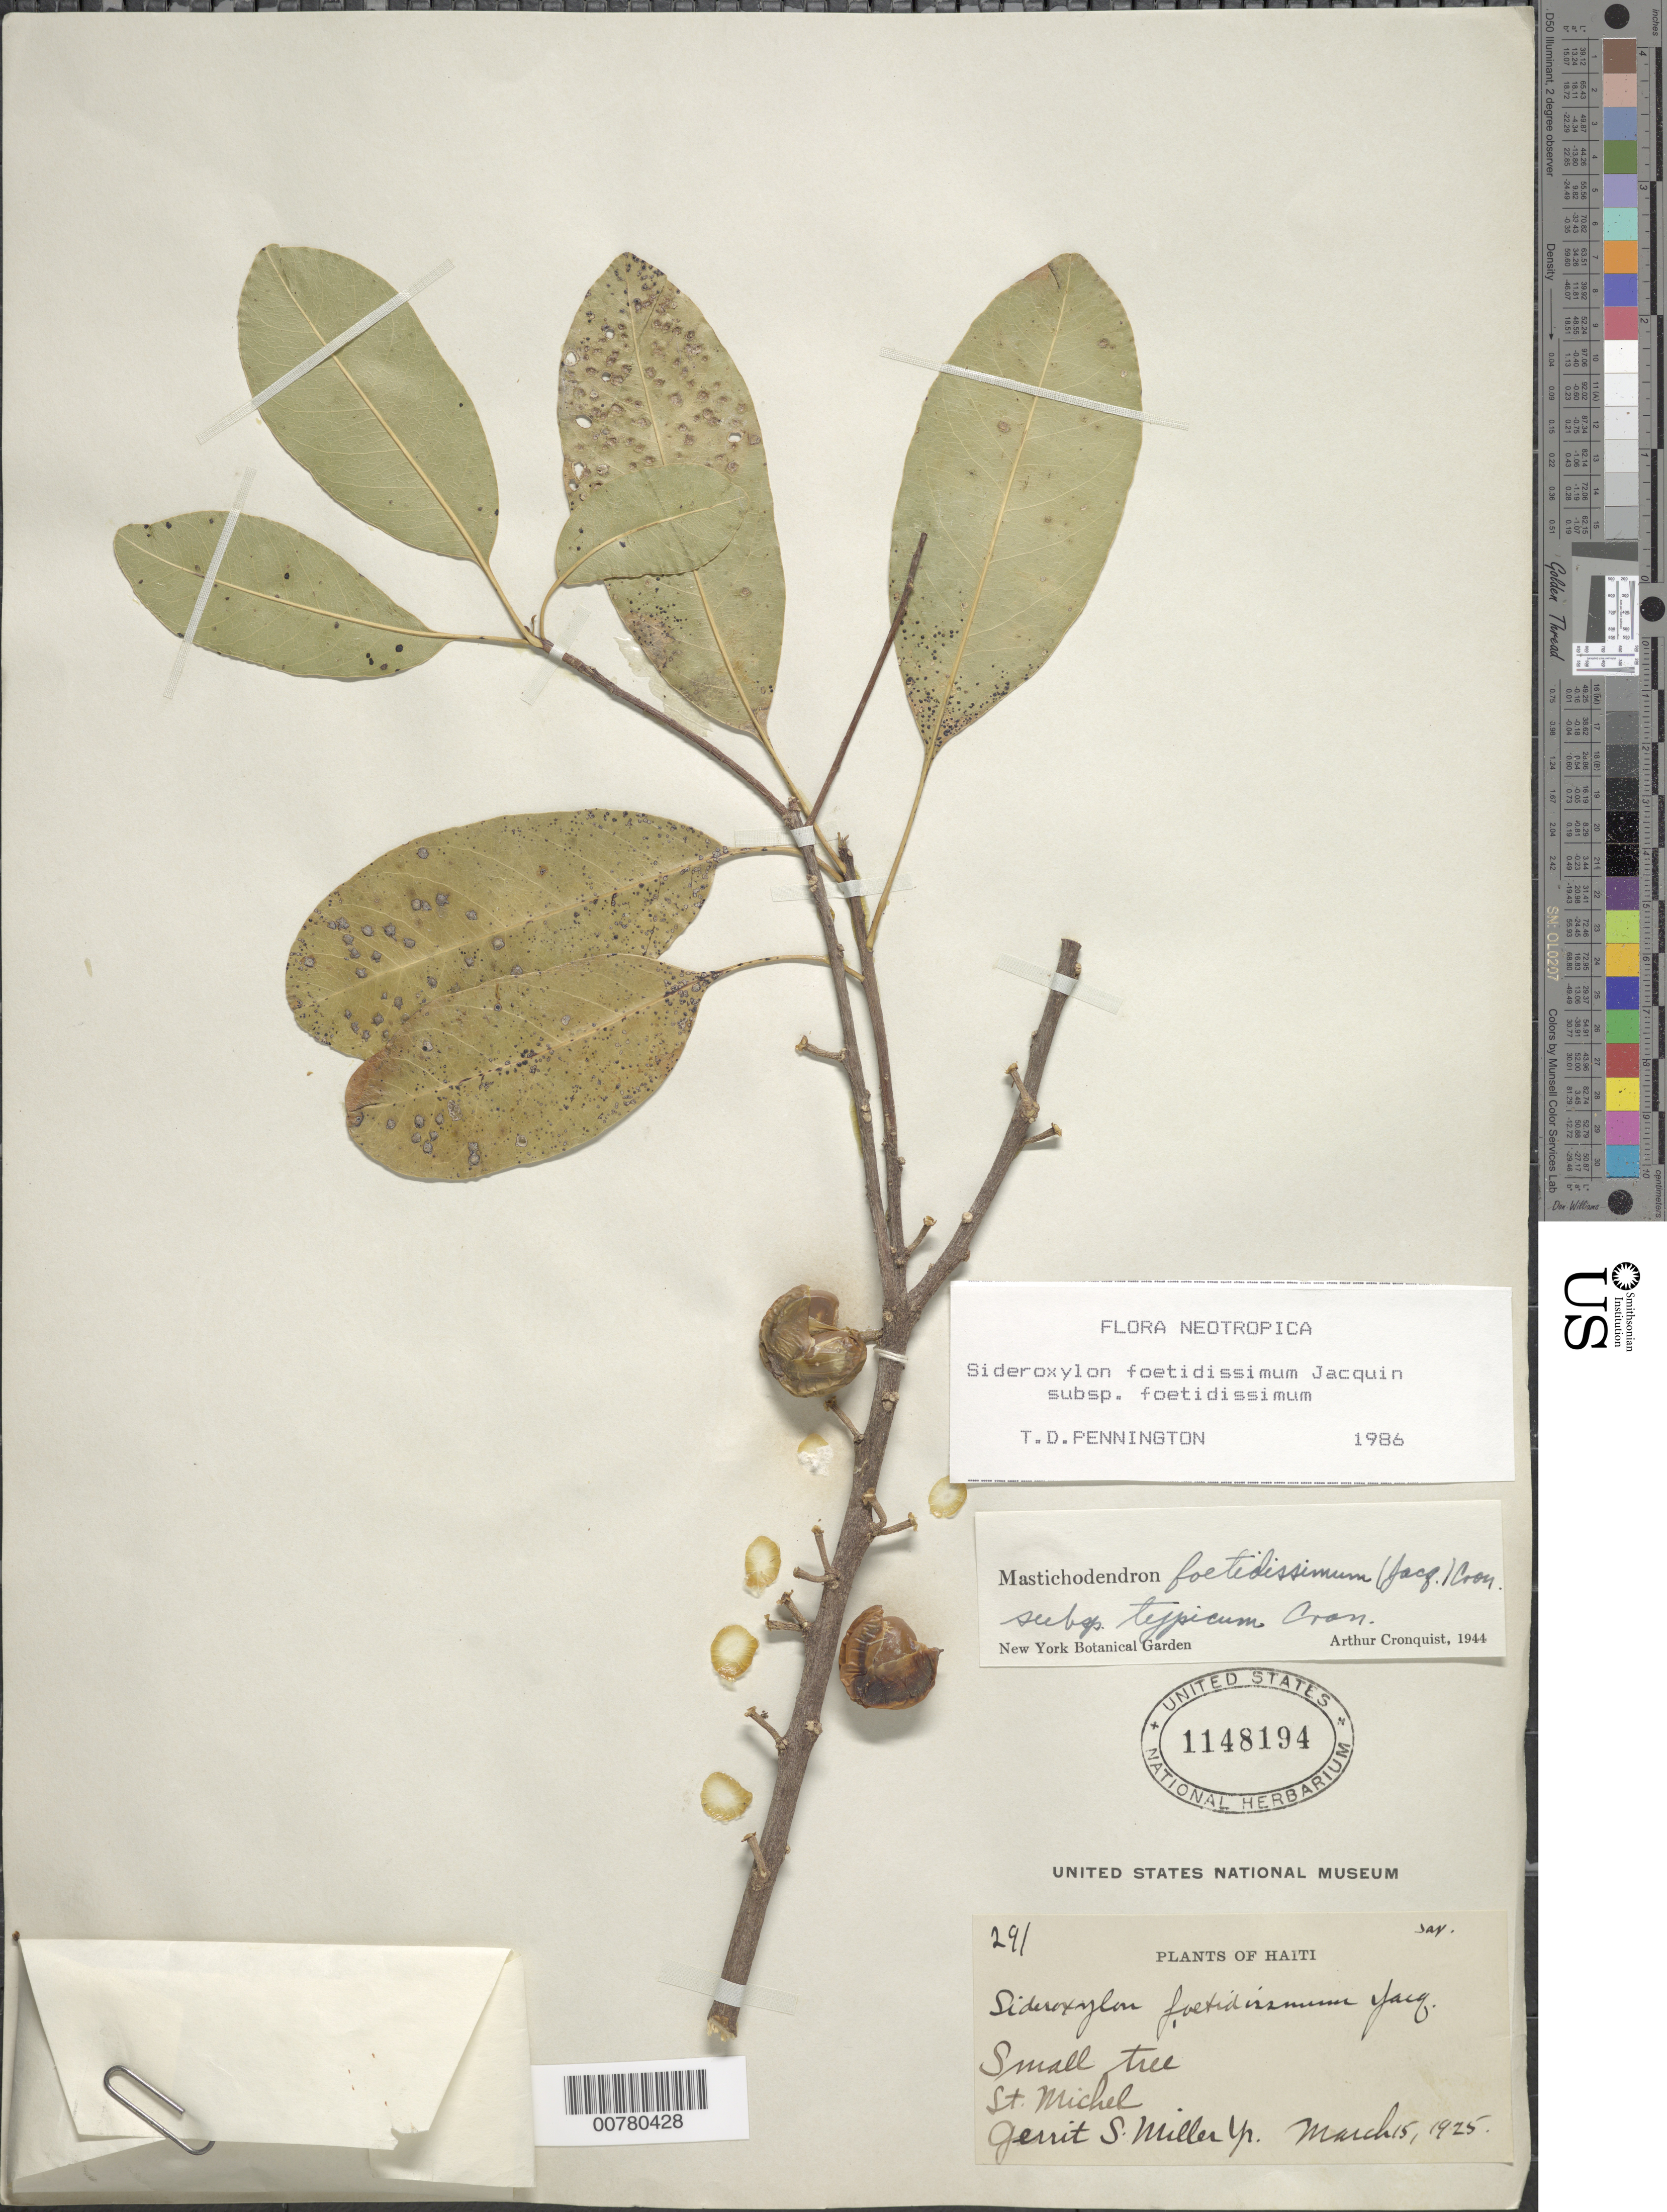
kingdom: Plantae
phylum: Tracheophyta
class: Magnoliopsida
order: Ericales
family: Sapotaceae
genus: Sideroxylon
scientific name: Sideroxylon foetidissimum subsp. foetidissimum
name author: Jacq.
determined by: Pennington, T. D., (K)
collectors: G. S. Miller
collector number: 291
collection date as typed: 15 Mar 1925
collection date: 1925-03-15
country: Haiti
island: Hispaniola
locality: St. Michel.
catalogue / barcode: US 1148194